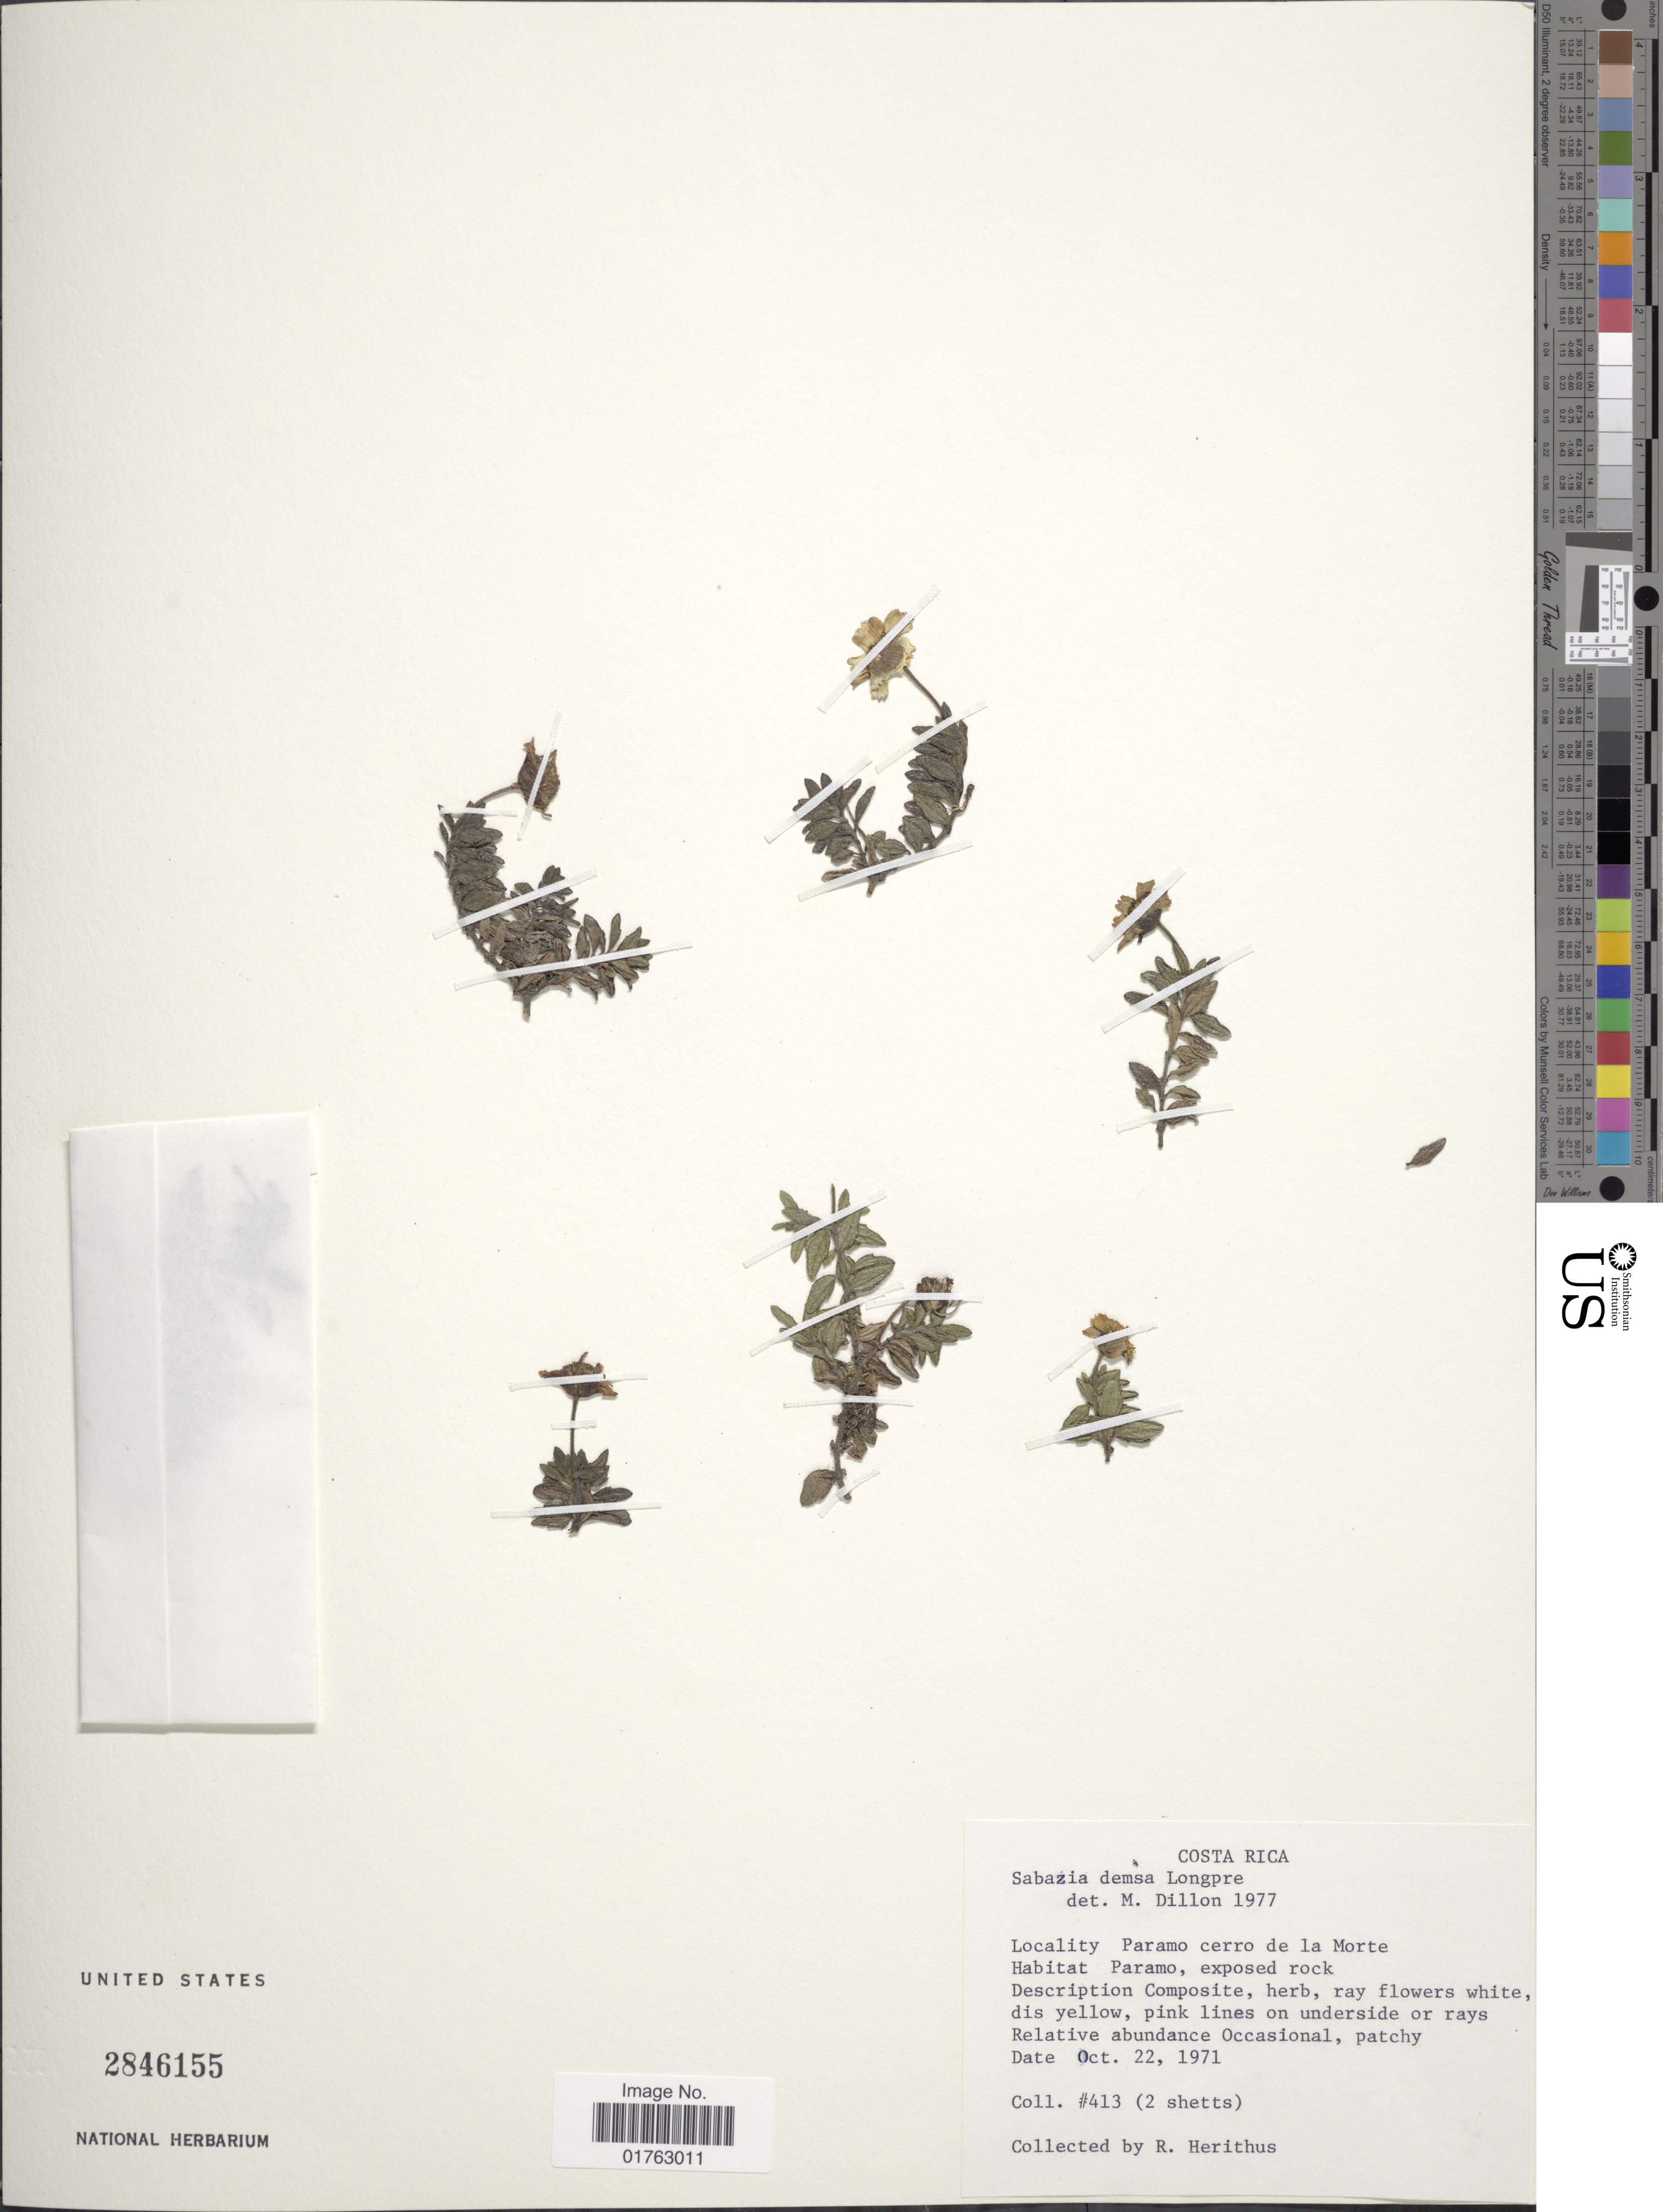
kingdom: Plantae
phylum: Tracheophyta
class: Magnoliopsida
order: Asterales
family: Asteraceae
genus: Sabazia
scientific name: Sabazia densa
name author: Longpre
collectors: R. Herithus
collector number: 413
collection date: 1971-10-22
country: Costa Rica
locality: Paramo cerro de la Morte, Paramo, exposed rock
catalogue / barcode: US 2846155